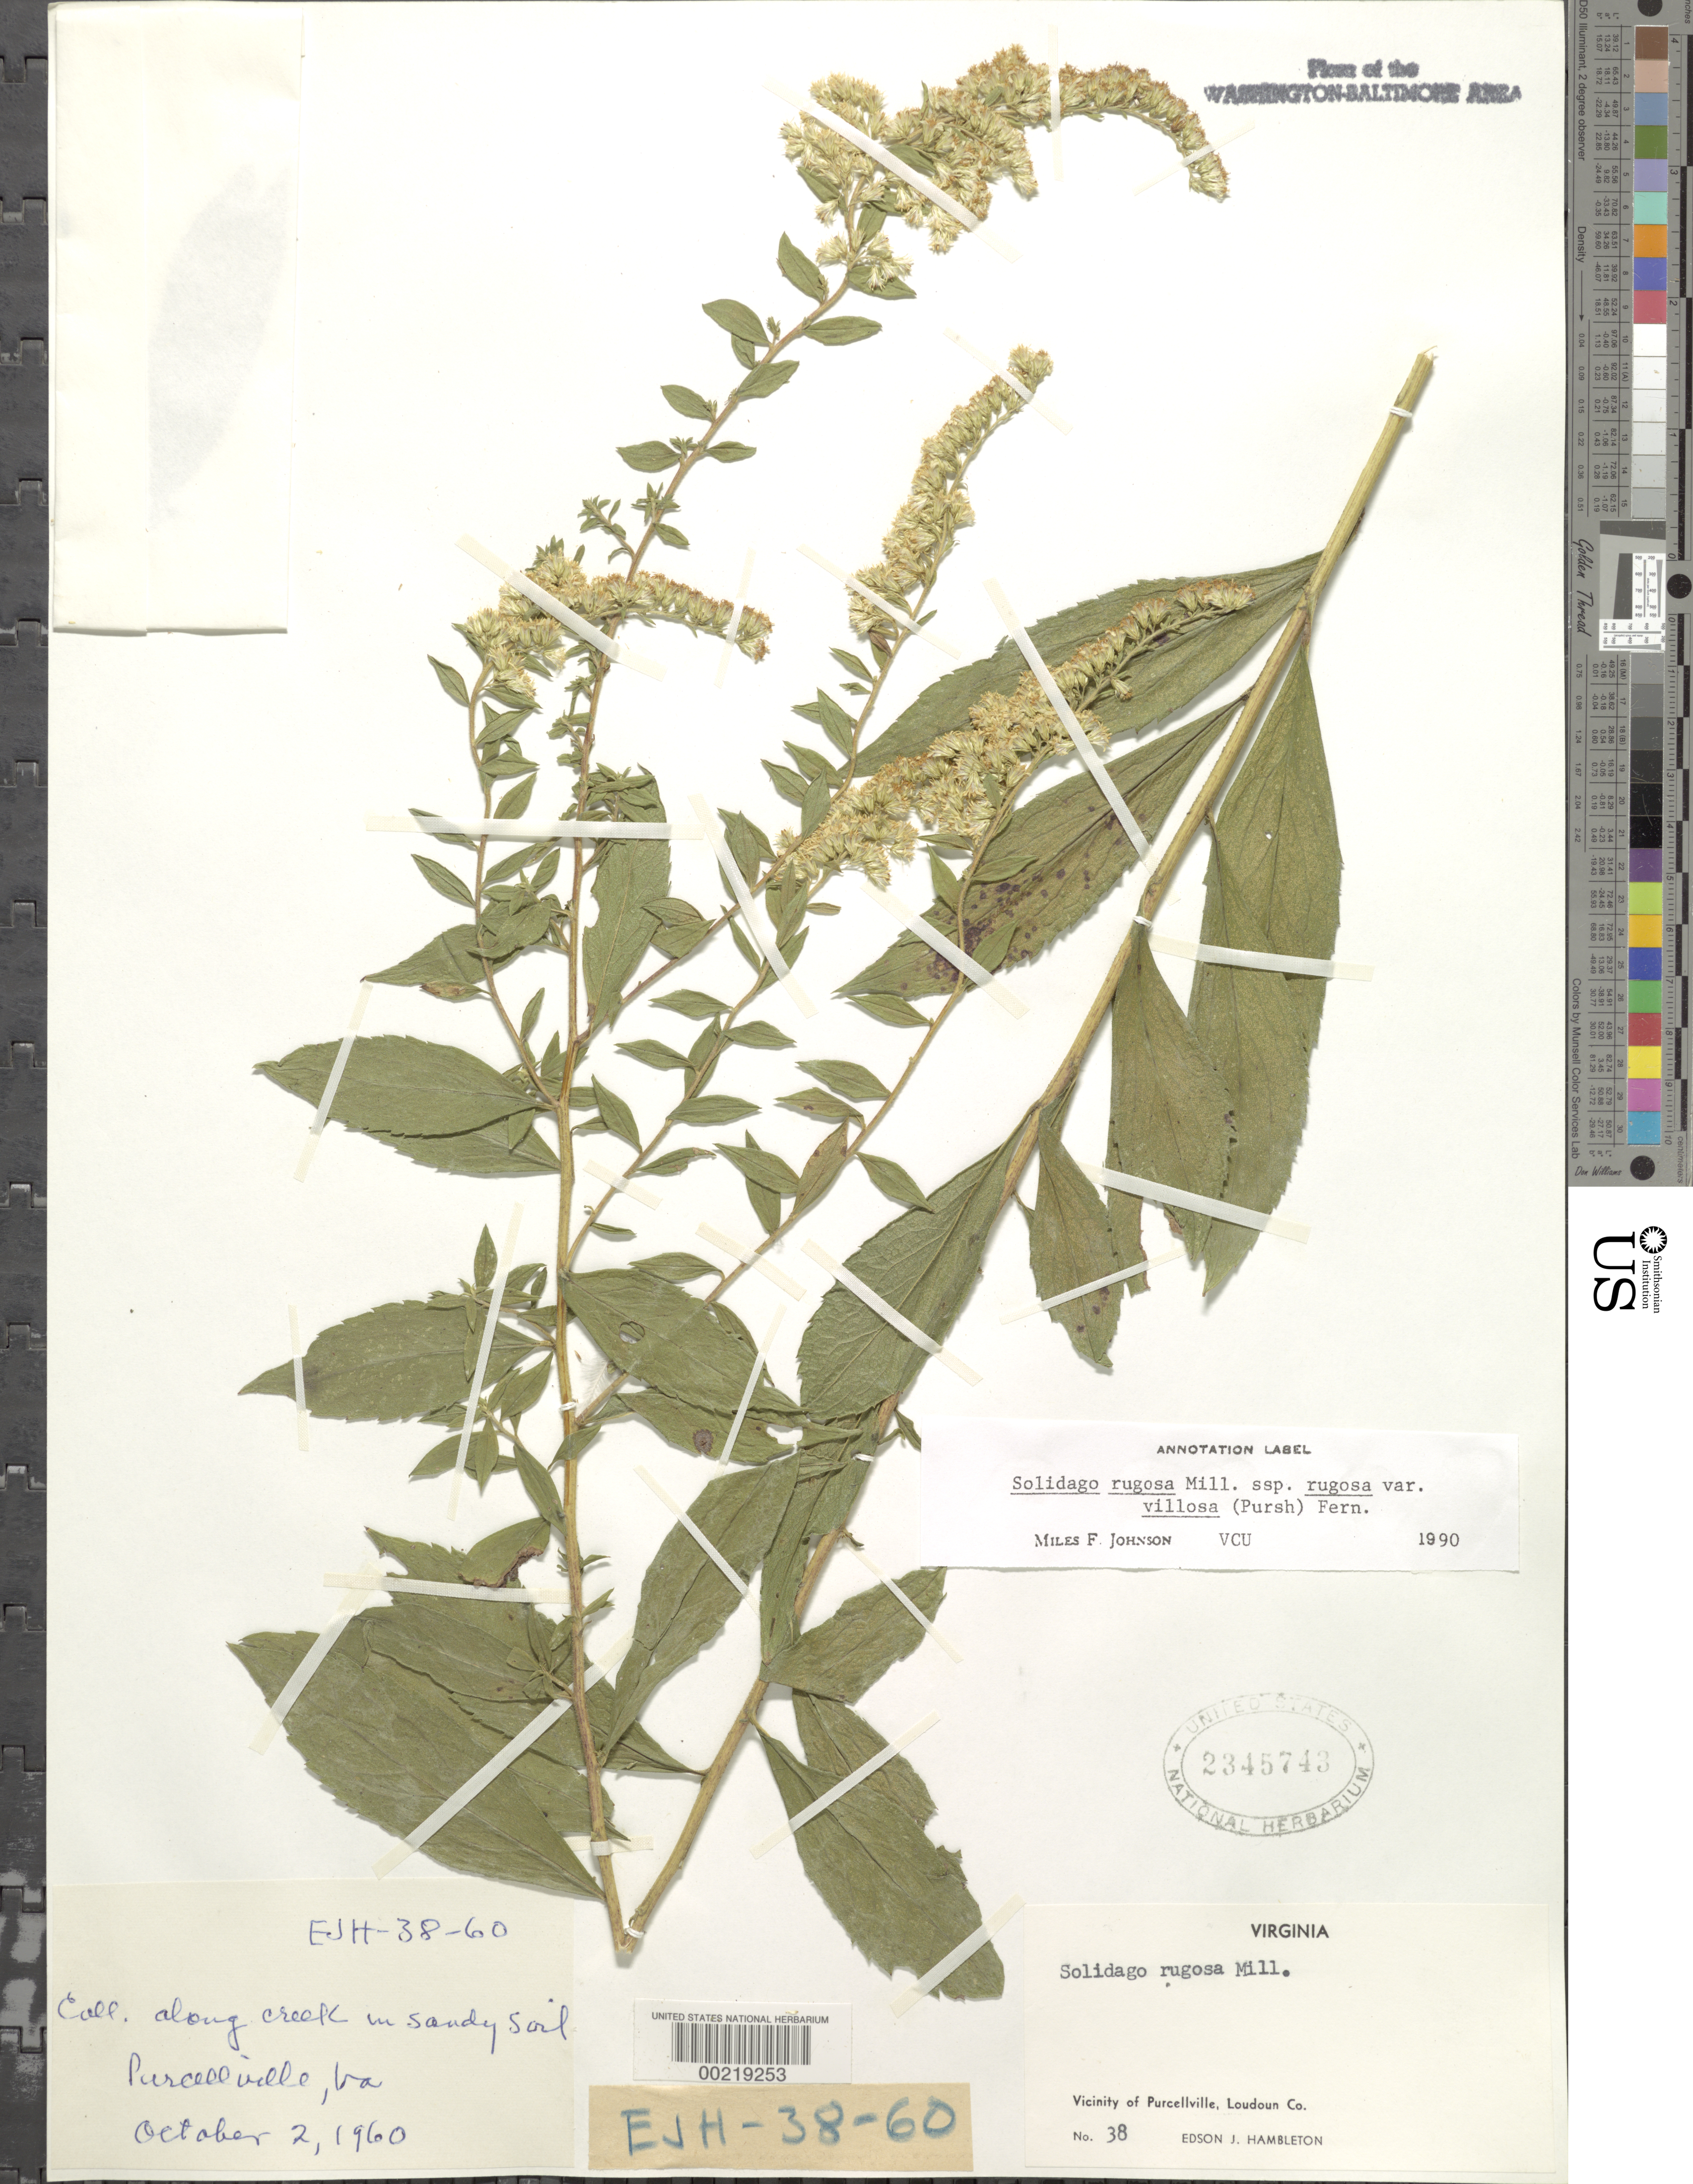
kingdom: Plantae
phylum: Tracheophyta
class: Magnoliopsida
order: Asterales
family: Asteraceae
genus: Solidago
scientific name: Solidago rugosa var. villosa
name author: Mill.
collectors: E. Hambleton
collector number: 38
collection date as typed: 02 Oct 1960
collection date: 1960-10-02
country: United States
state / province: Virginia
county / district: Loudoun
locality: Purcellville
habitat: Sandy soil along creek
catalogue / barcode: US 2345743